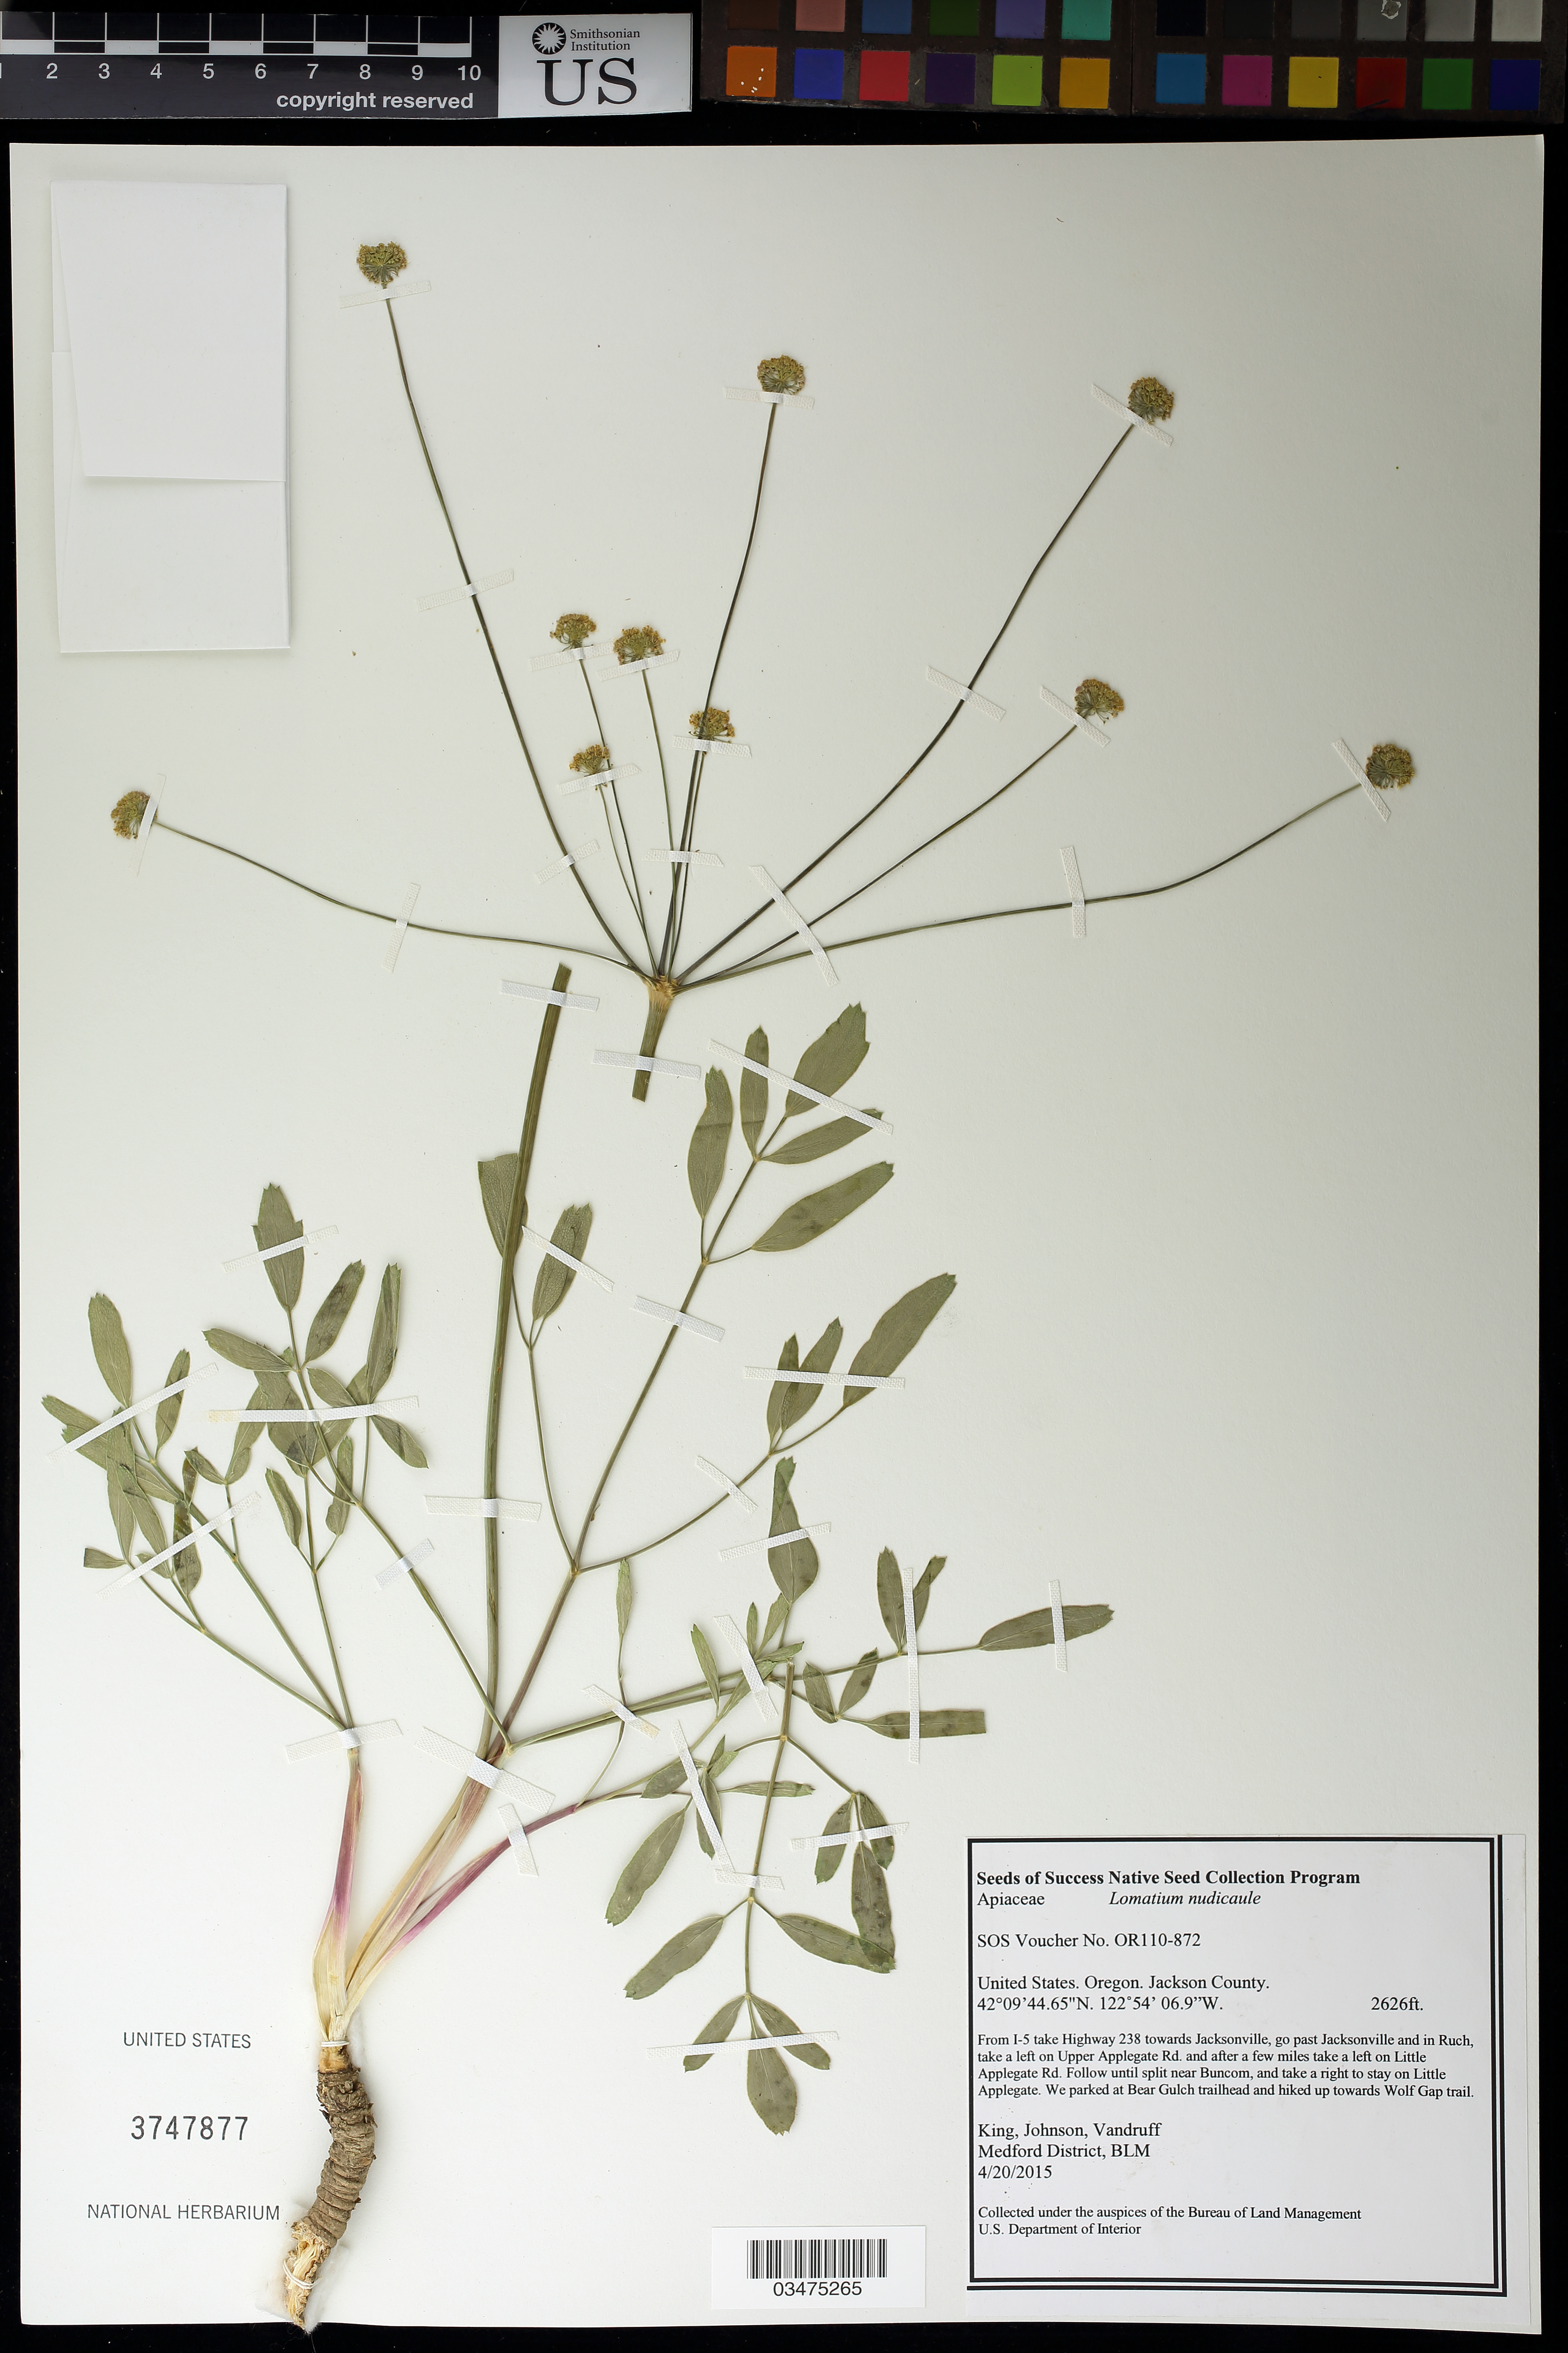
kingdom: Plantae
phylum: Tracheophyta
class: Magnoliopsida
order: Apiales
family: Apiaceae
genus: Lomatium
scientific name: Lomatium nudicaule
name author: (Pursh) J.M. Coult. & Rose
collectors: King, --, -- Johnson & -. Vandruff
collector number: OR110-872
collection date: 2015-04-20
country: United States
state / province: Oregon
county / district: Jackson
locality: Bear Gulch trailhead, up towards Wolf Gap trail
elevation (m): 800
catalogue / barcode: US 3747877